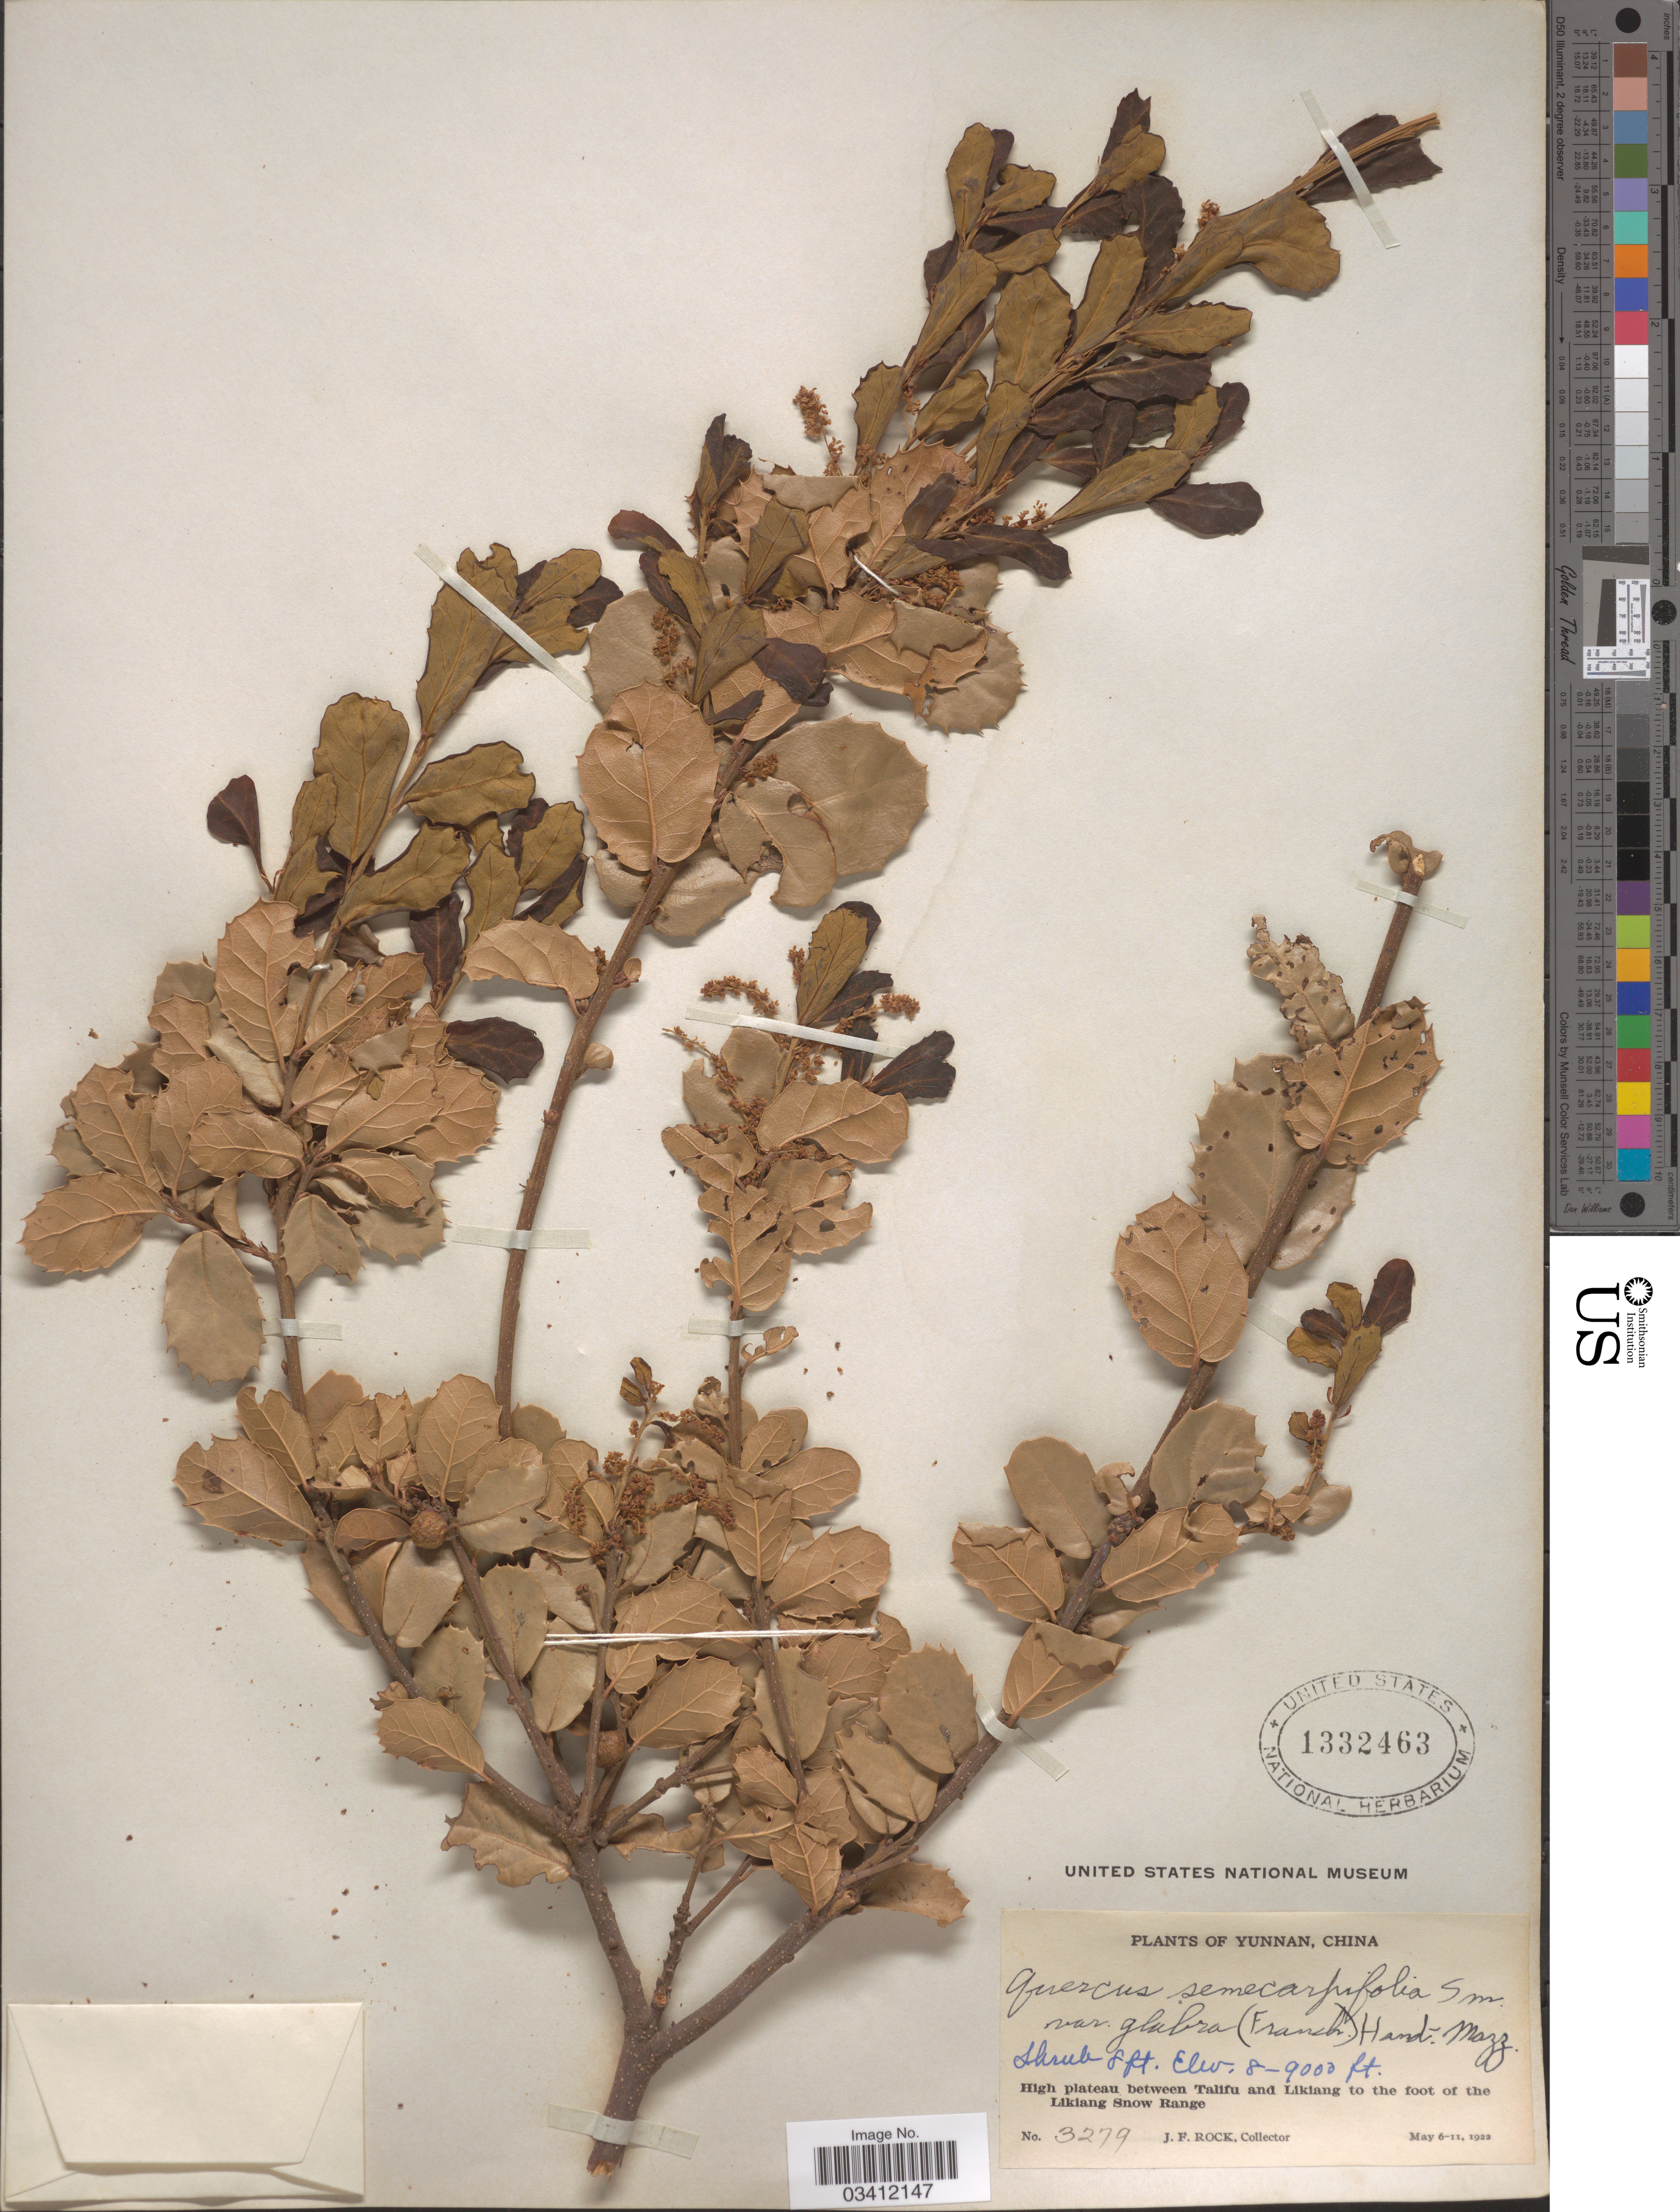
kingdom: Plantae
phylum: Tracheophyta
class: Magnoliopsida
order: Fagales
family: Fagaceae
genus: Quercus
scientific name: Quercus pseudosemecarpifolia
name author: A. Camus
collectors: J. Rock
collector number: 3279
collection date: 1922-05-06/1922-05-11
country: China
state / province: Yunnan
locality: High plateau between Talifu and Likiang to the foot of the Likiang Snow Range.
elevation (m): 2438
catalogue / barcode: US 1332463